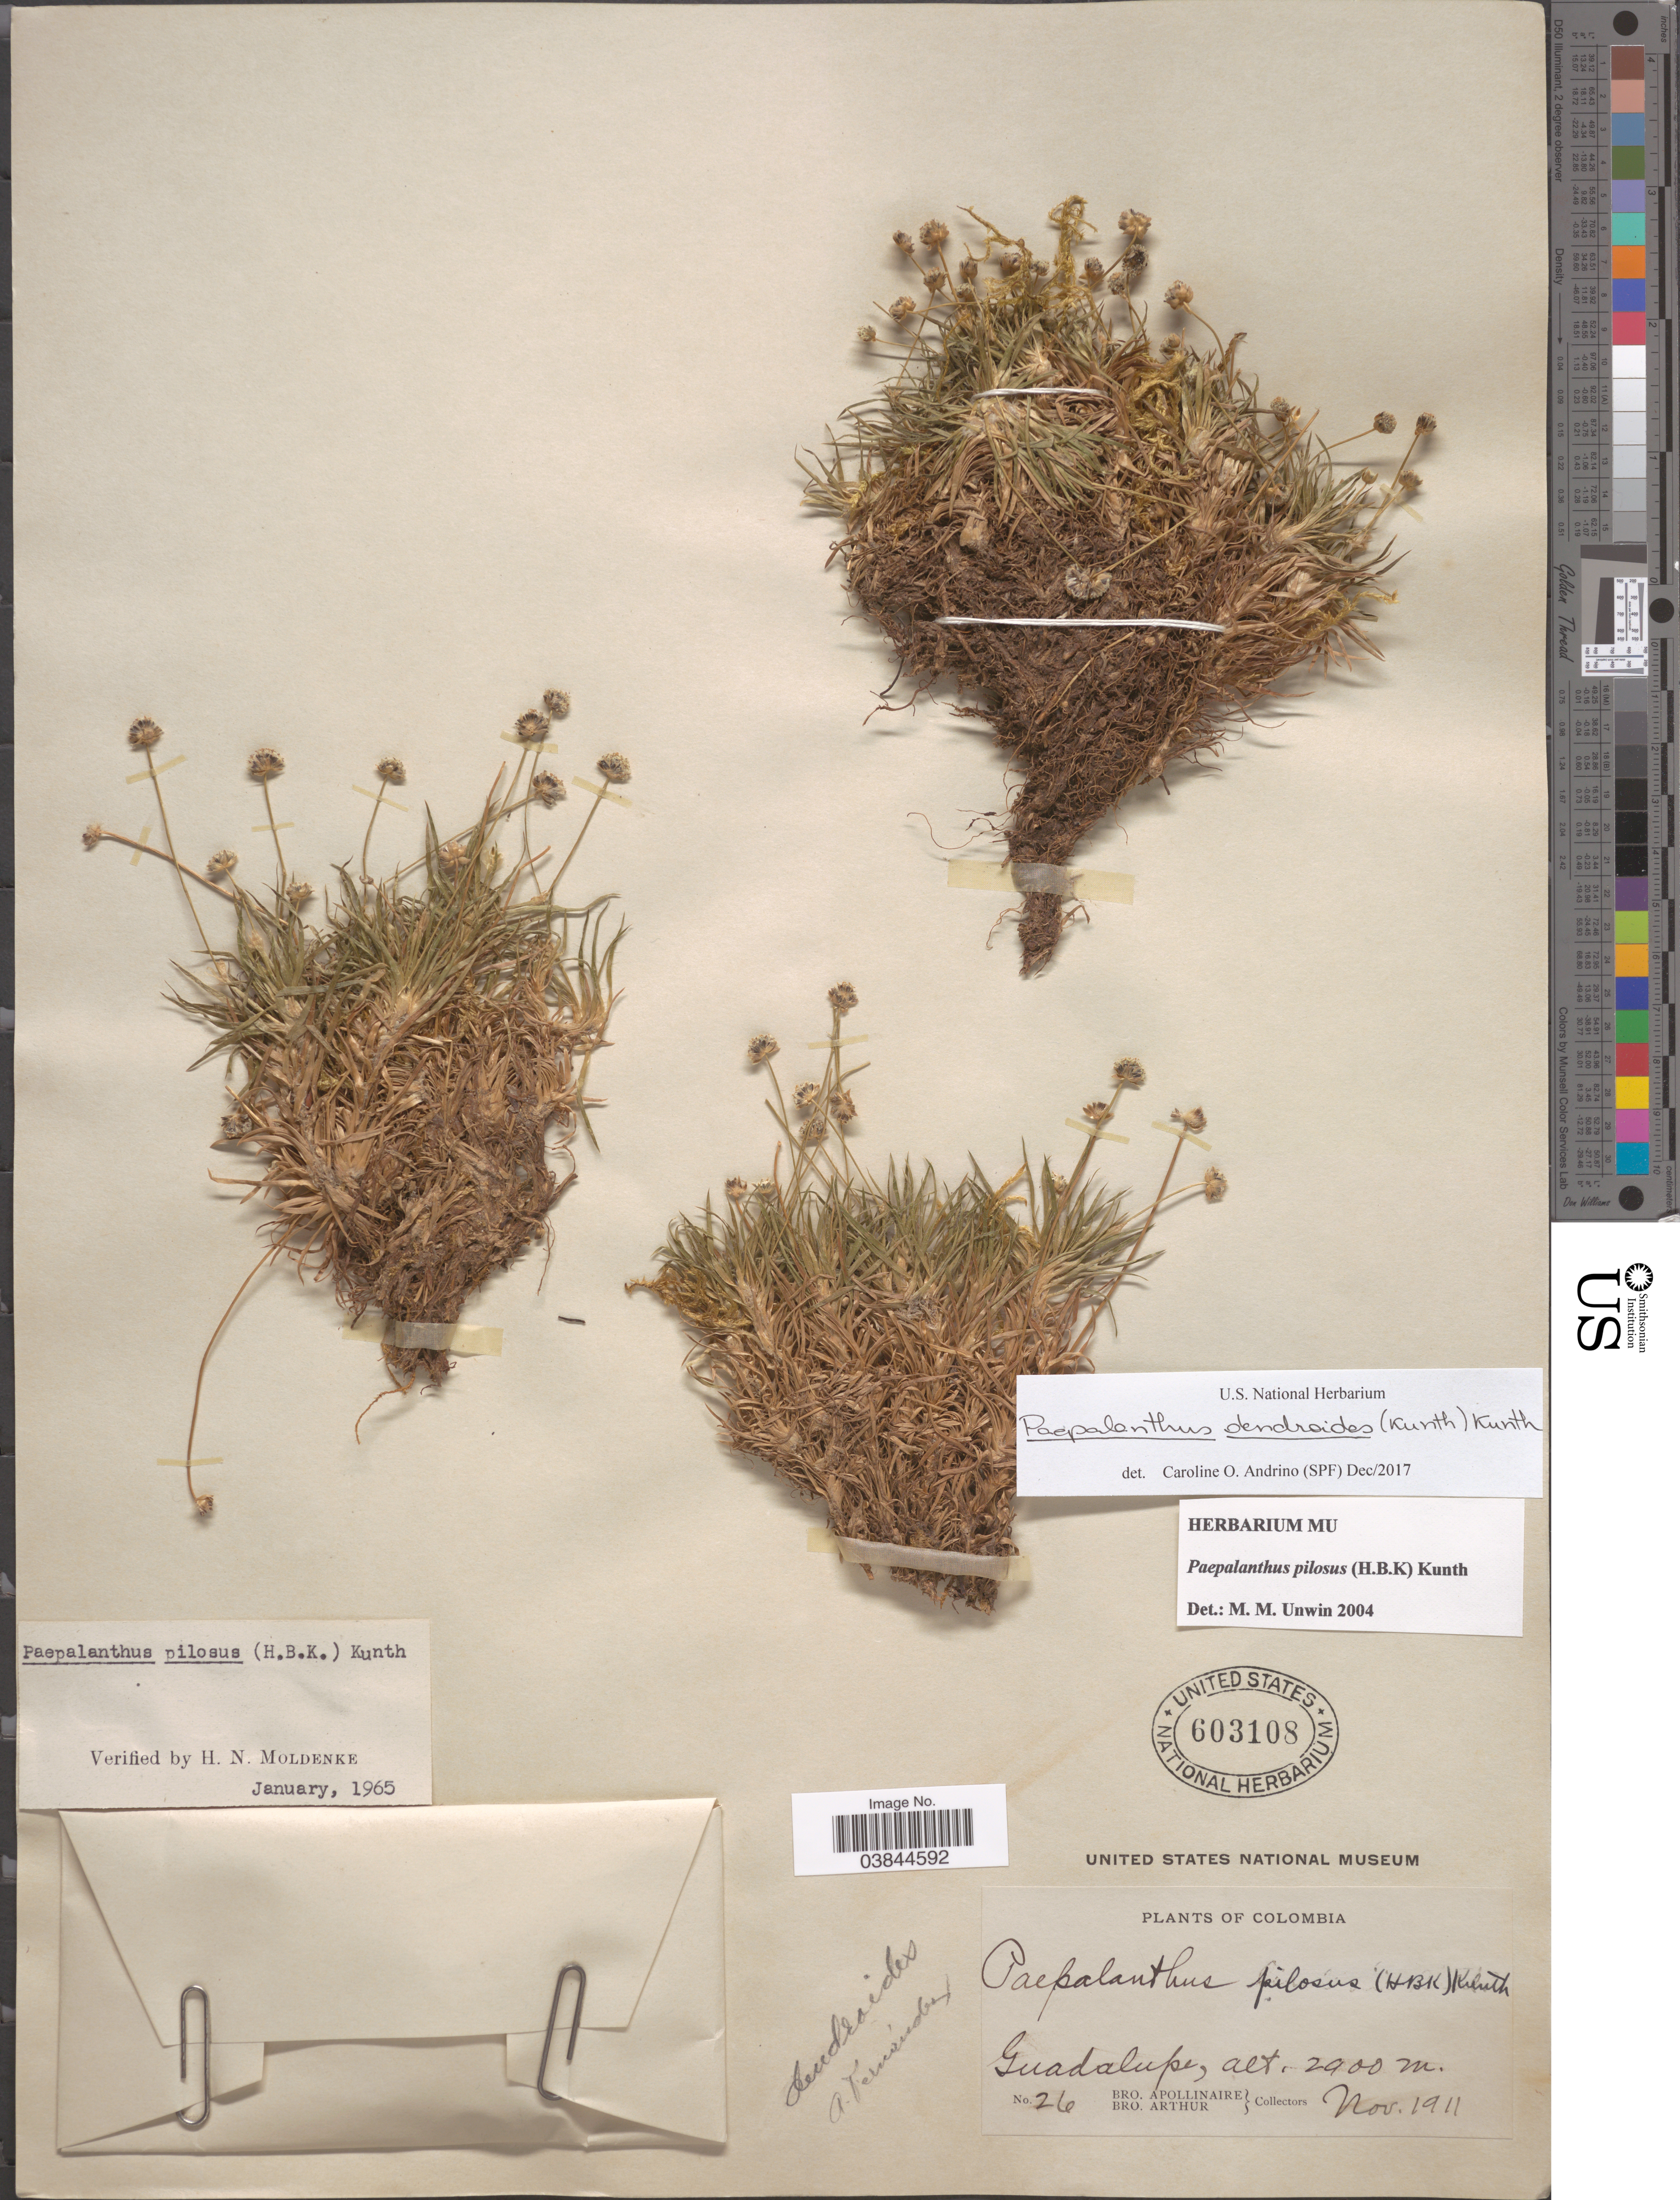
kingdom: Plantae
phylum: Tracheophyta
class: Liliopsida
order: Poales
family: Eriocaulaceae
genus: Paepalanthus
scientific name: Paepalanthus dendroides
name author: (Kunth) Kunth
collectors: Bro. Apollinaire & Bro. Arthur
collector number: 26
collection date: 1911-11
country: Colombia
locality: Guadalupe.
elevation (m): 2900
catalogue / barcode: US 603108